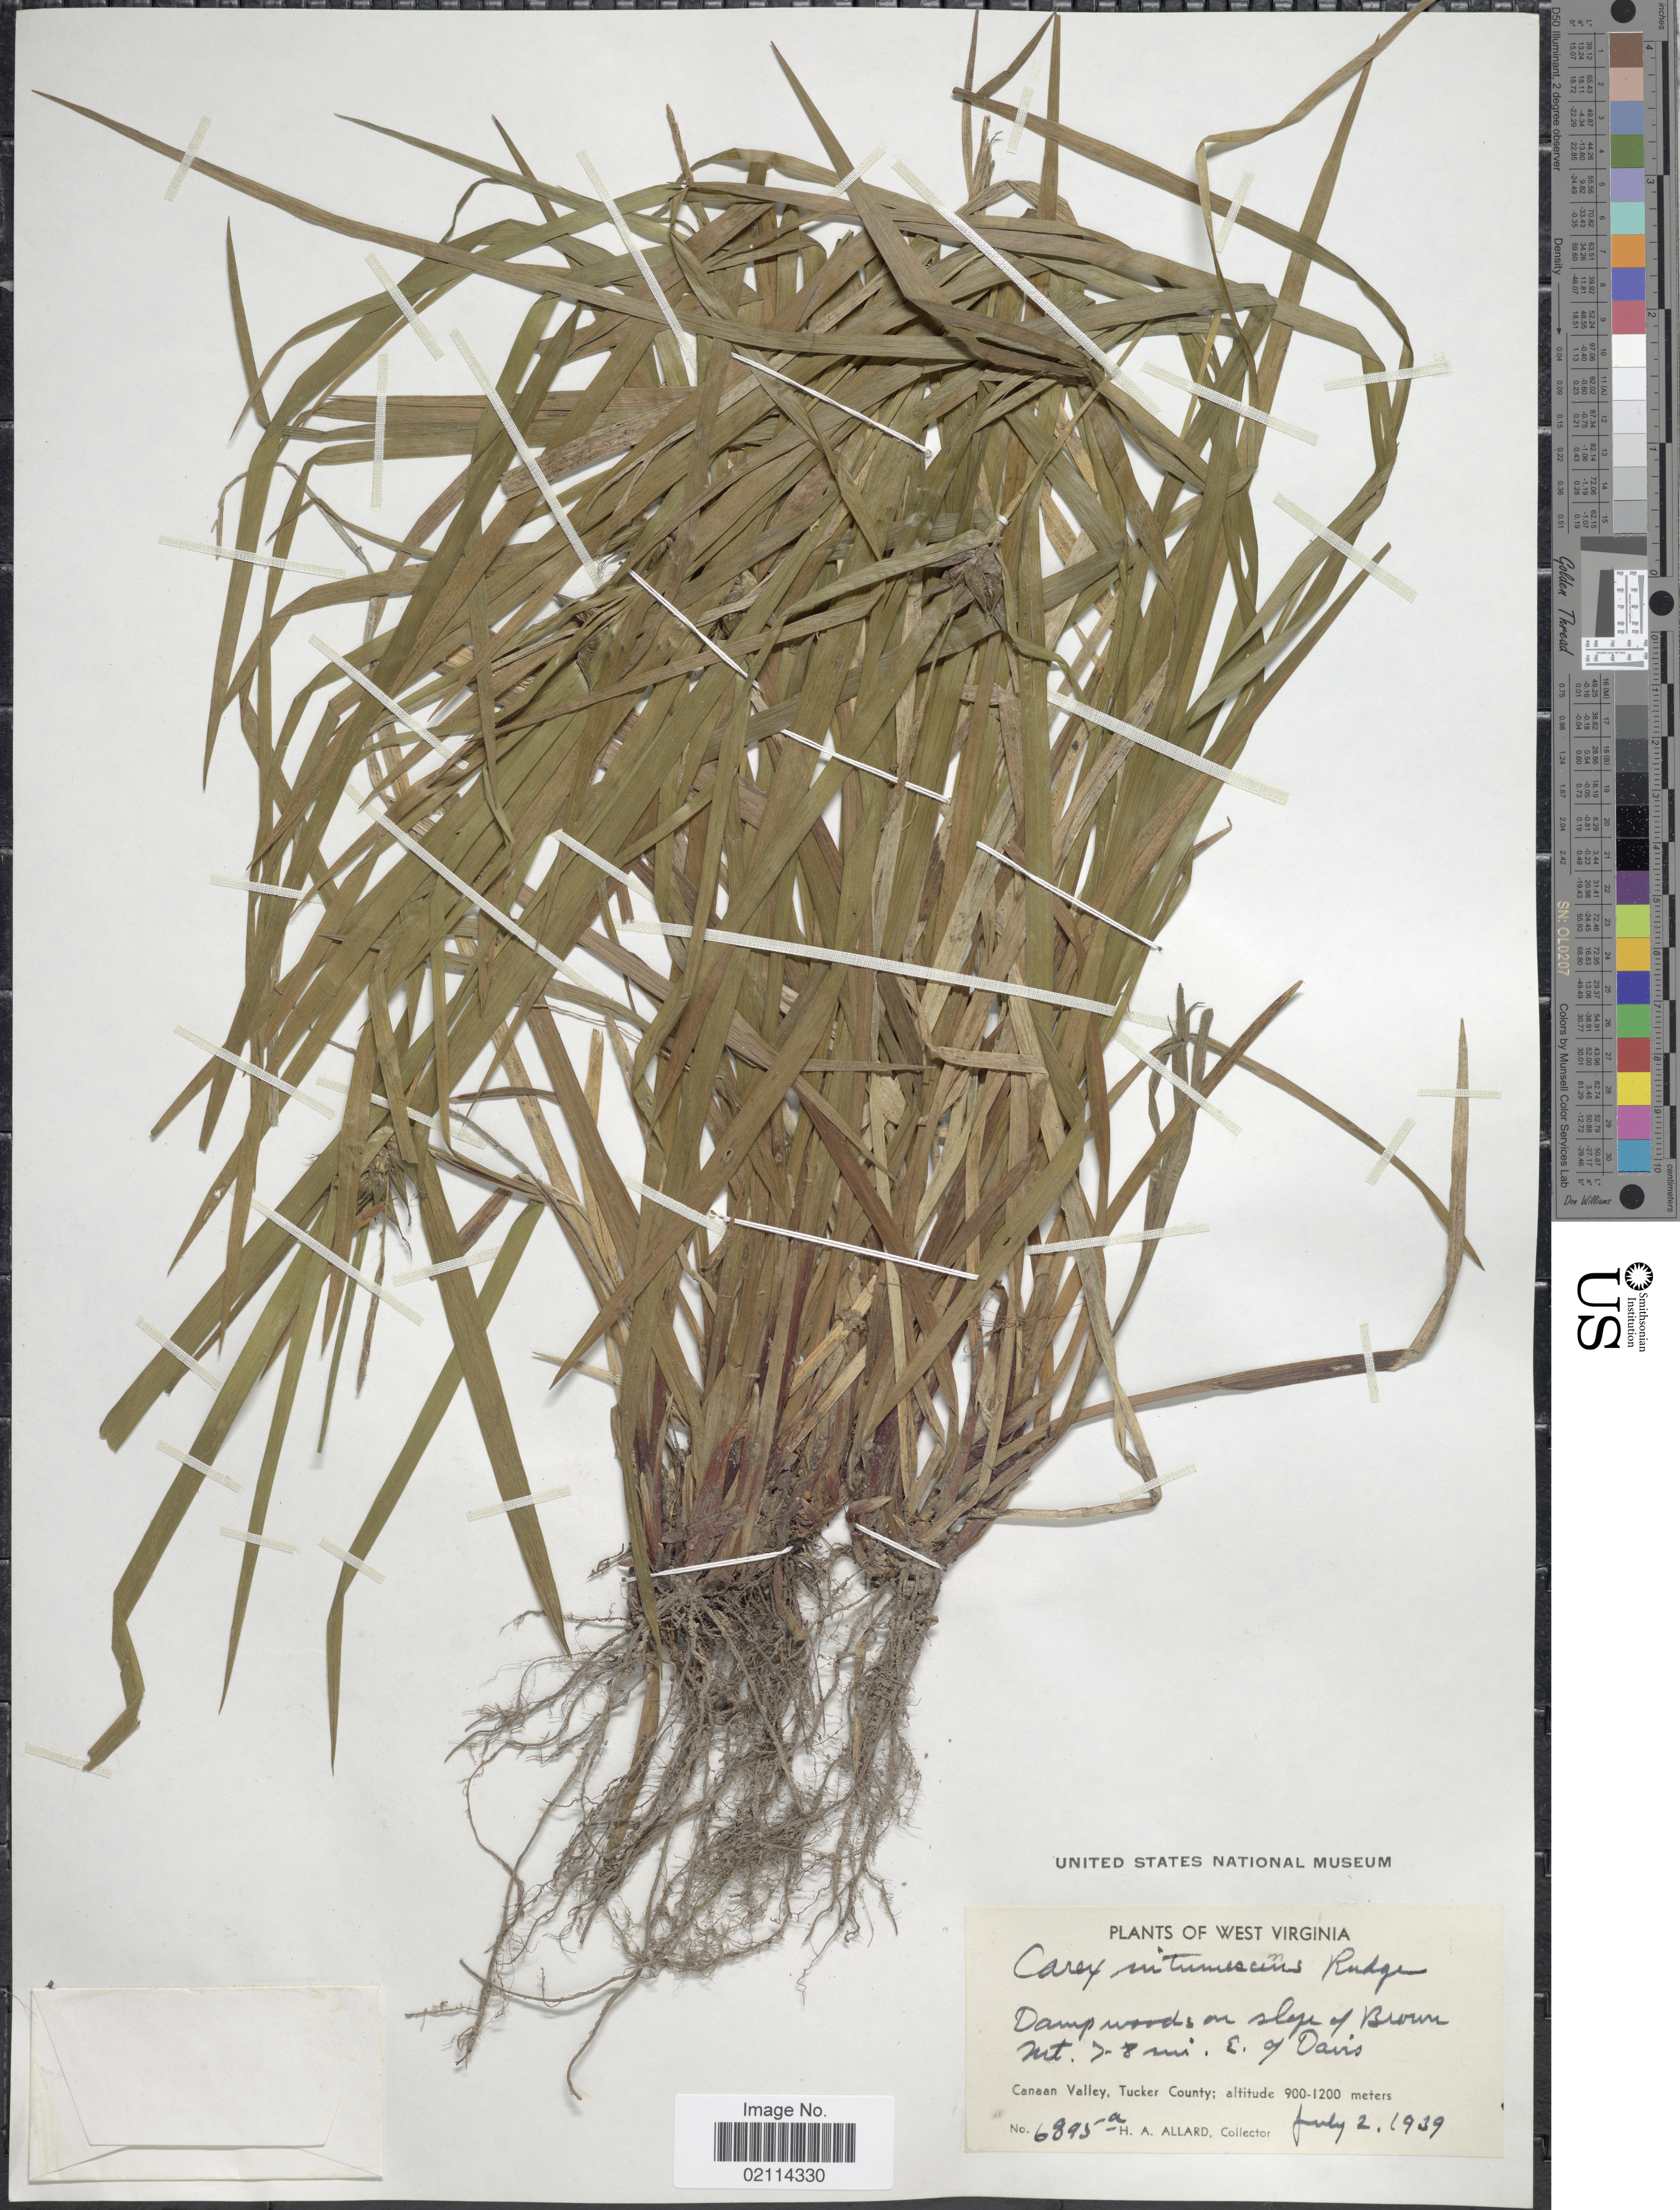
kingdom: Plantae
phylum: Tracheophyta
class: Liliopsida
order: Poales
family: Cyperaceae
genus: Carex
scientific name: Carex intumescens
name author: Rudge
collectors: H. A. Allard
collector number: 6895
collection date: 1939-07-02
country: United States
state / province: West Virginia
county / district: Tucker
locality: Dense woods on slope of Brown Mt. 7-8 mi. E. of Davis, Canaan Valley, Tucker County.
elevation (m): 900